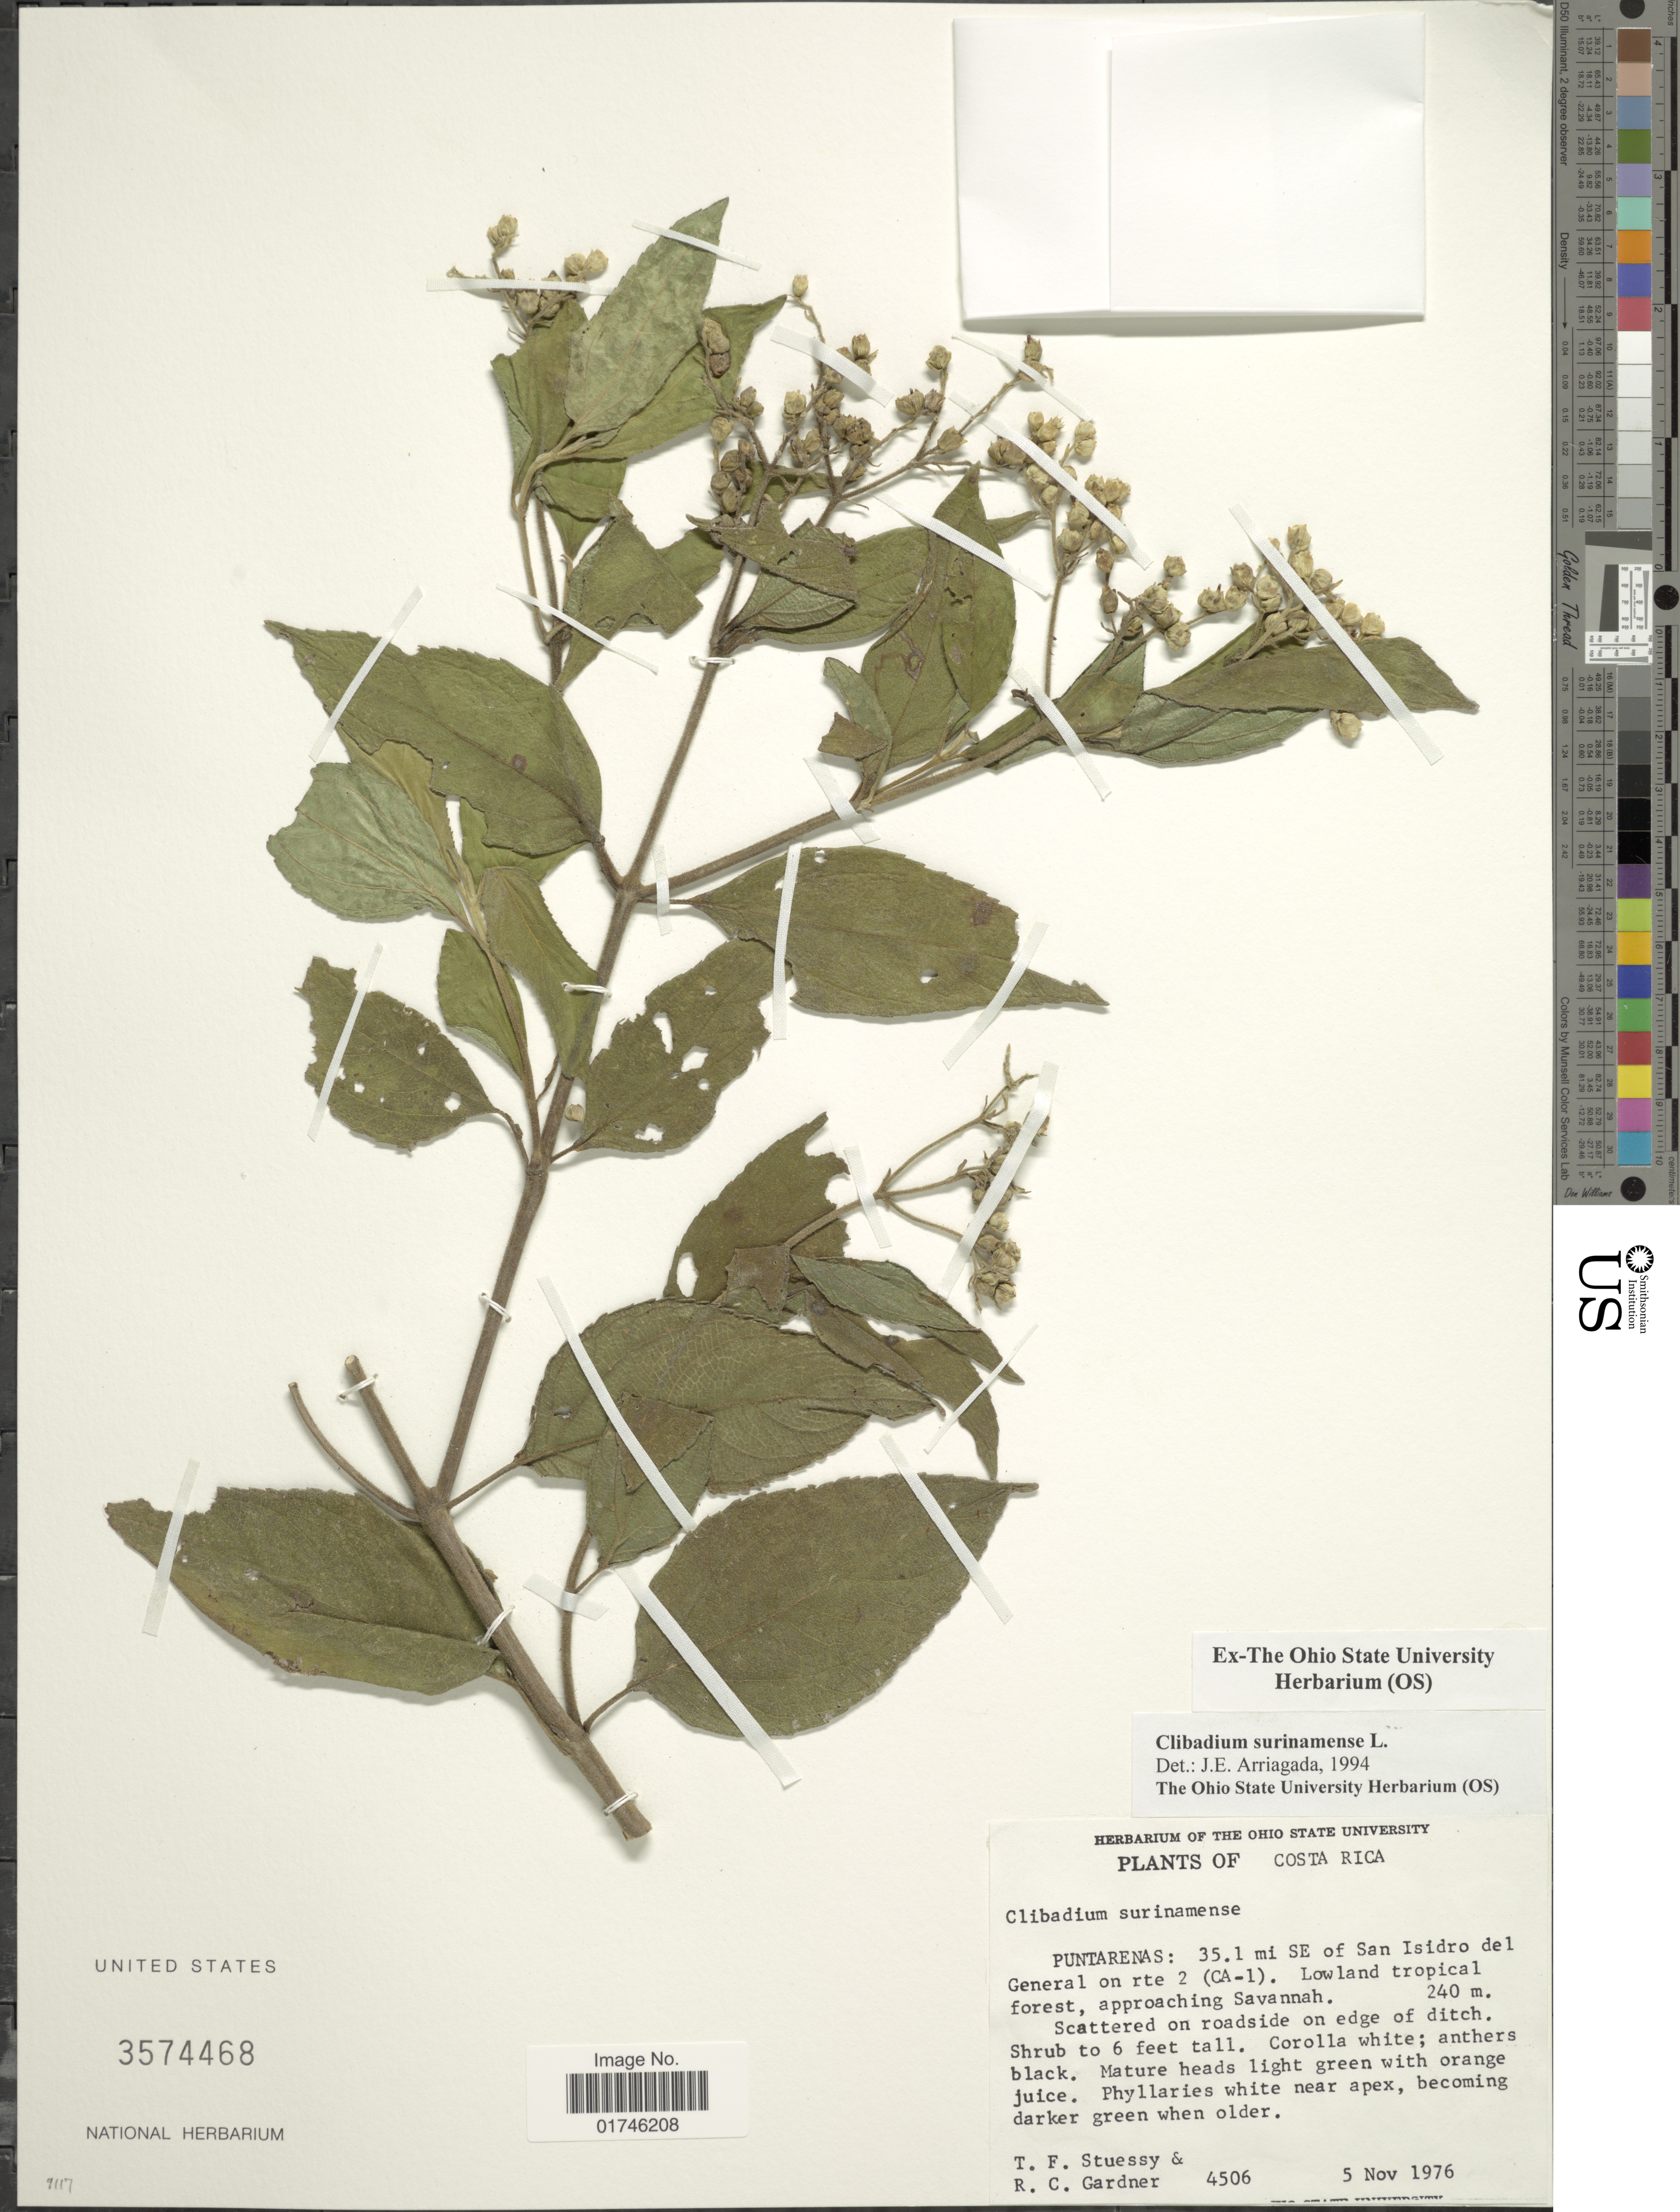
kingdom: Plantae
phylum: Tracheophyta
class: Magnoliopsida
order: Asterales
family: Asteraceae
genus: Clibadium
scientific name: Clibadium surinamense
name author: L.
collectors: T. Stuessy & R. C. Gardner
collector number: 4506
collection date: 1976-11-05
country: Costa Rica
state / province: Puntarenas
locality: Puntarenas: 35.1 mi SE of San Isidoro del General on rte 2 (CA-1). Lowland tropical forest. approaching Savannah.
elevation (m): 240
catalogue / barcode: US 3574468